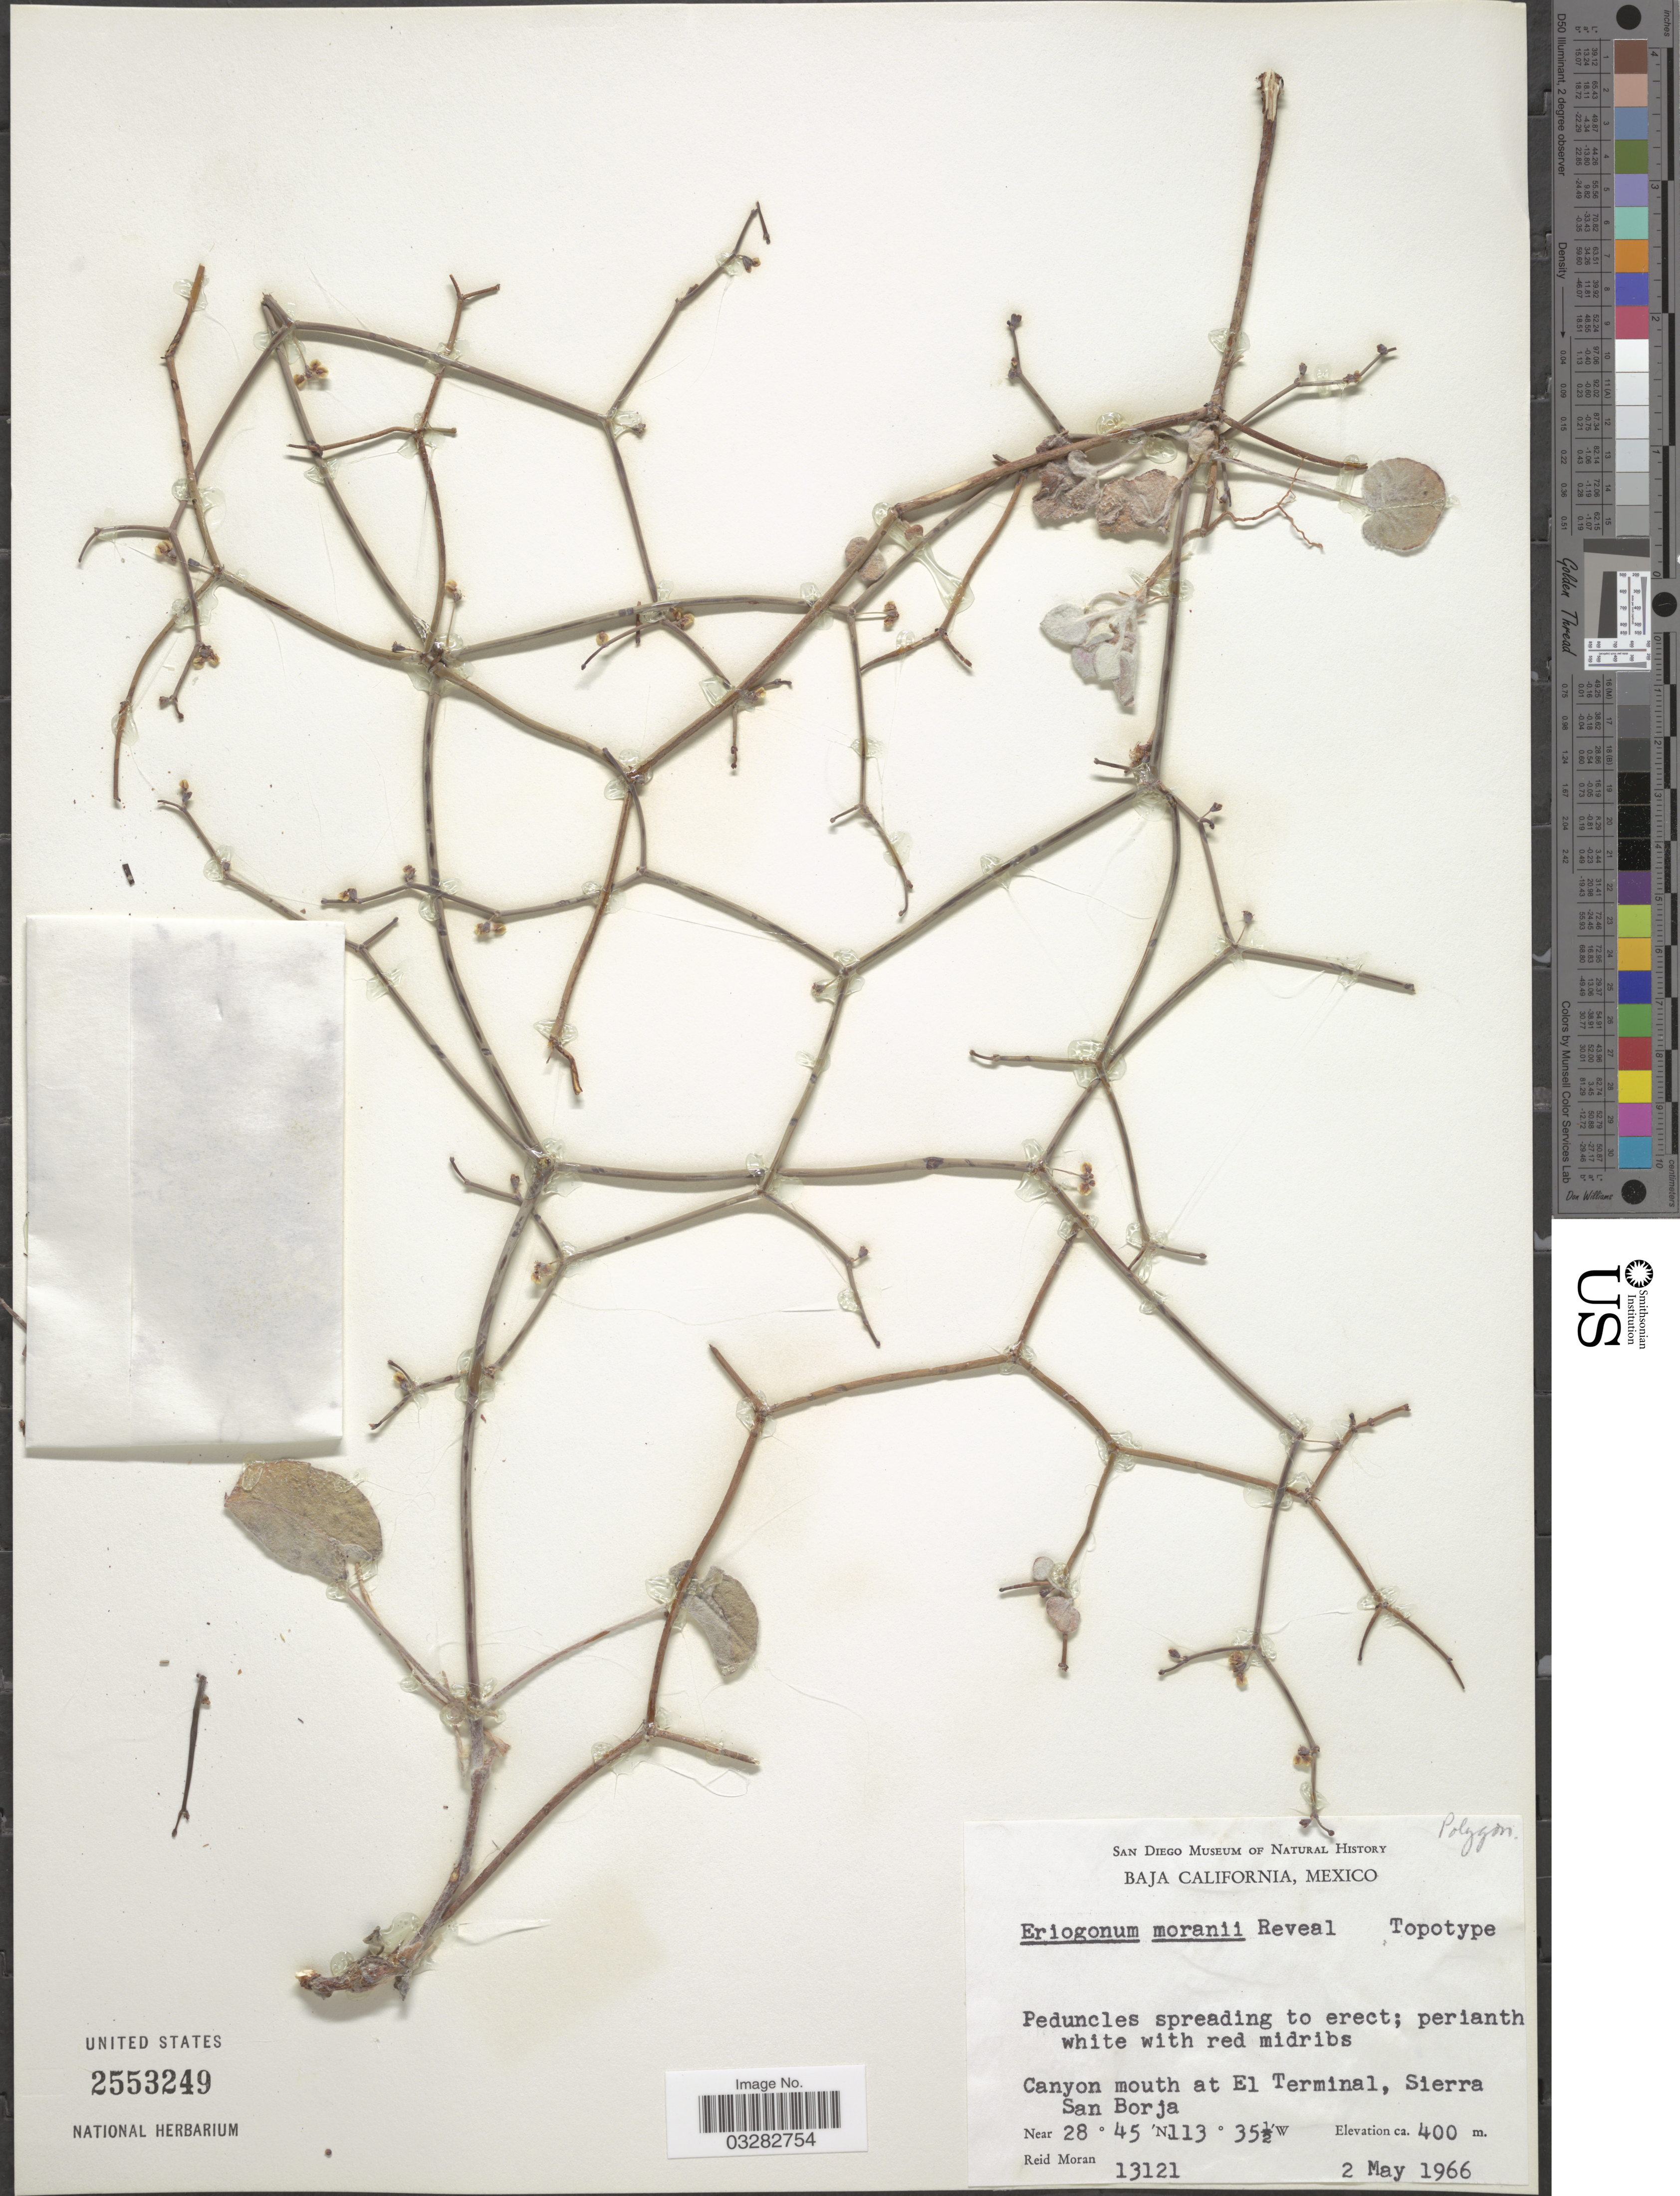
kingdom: Plantae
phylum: Tracheophyta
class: Magnoliopsida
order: Caryophyllales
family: Polygonaceae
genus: Eriogonum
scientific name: Eriogonum moranii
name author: Reveal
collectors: R. V. Moran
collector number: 13121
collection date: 1966-05-02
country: Mexico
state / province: Baja California Norte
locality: Canyon mouth at El Terminal, Sierra San Borja.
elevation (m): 400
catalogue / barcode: US 2553249